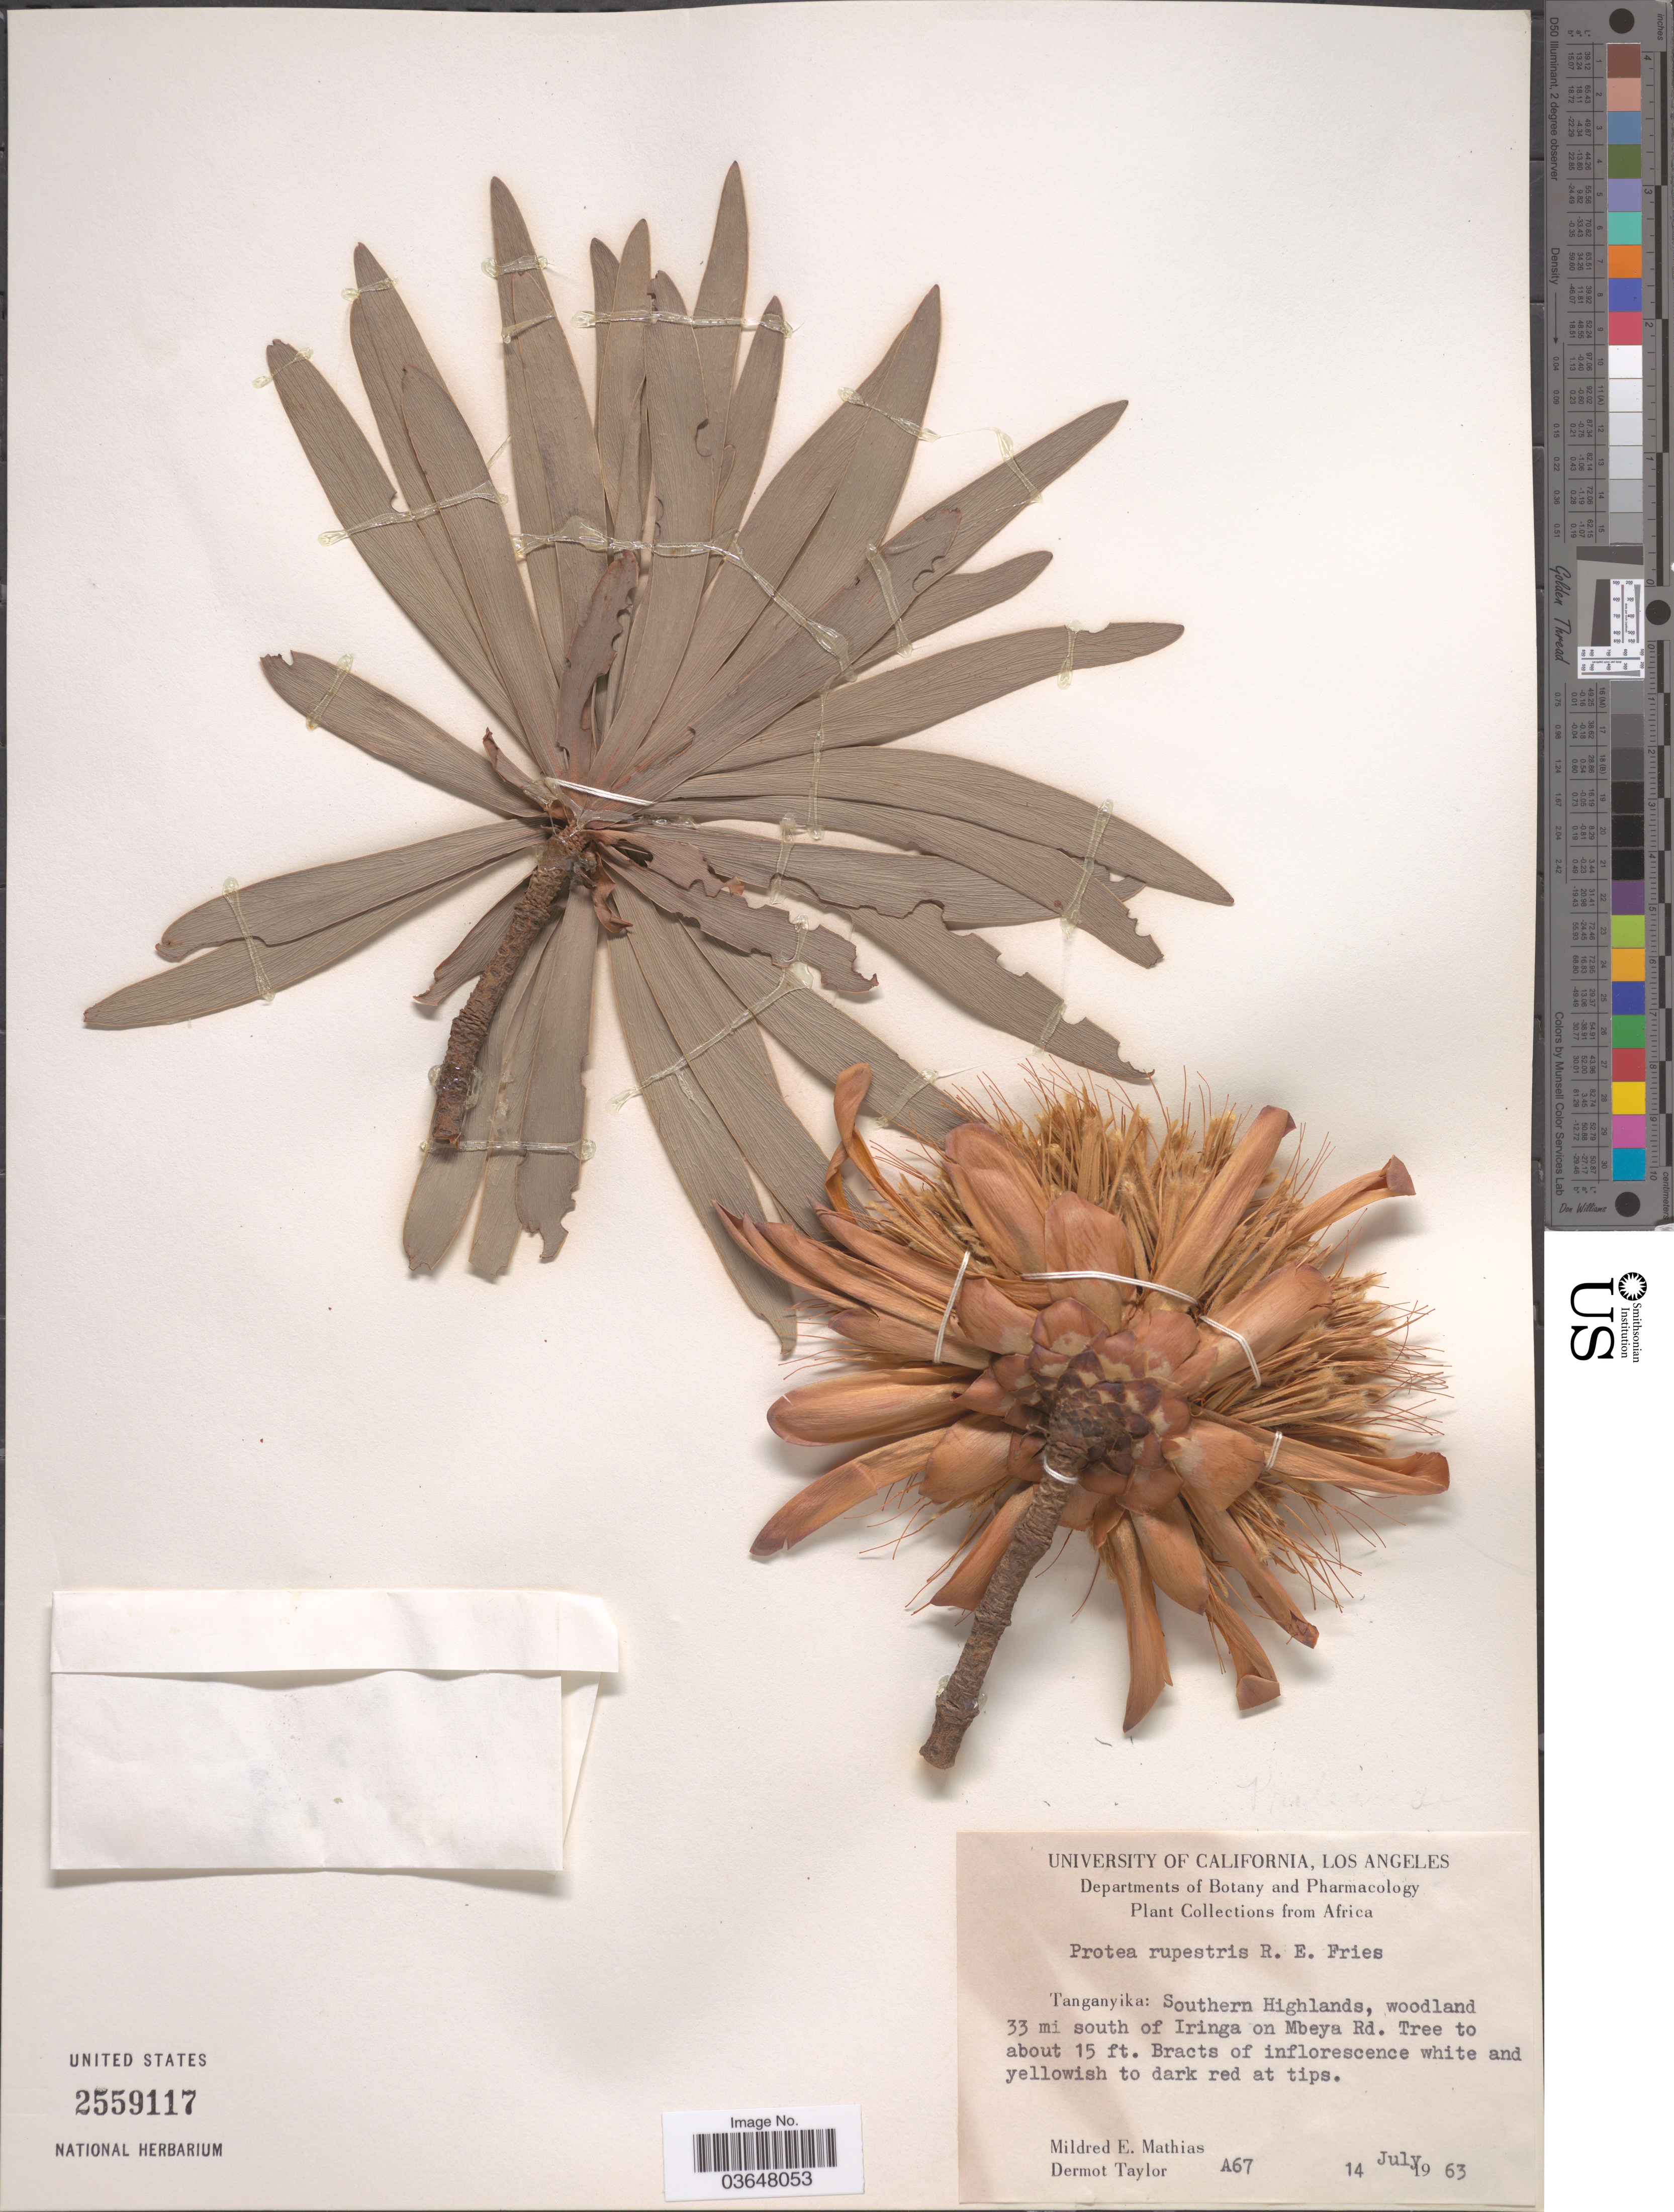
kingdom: Plantae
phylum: Tracheophyta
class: Magnoliopsida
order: Proteales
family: Proteaceae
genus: Protea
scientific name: Protea rupestris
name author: R.E. Fr.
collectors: M. E. Mathias & D. Taylor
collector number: A67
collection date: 1963-07-14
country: Tanzania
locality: Tanganyika: Southern Highlands, woodland 33 mi south of Iringa on Mbeya Rd.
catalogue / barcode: US 2559117